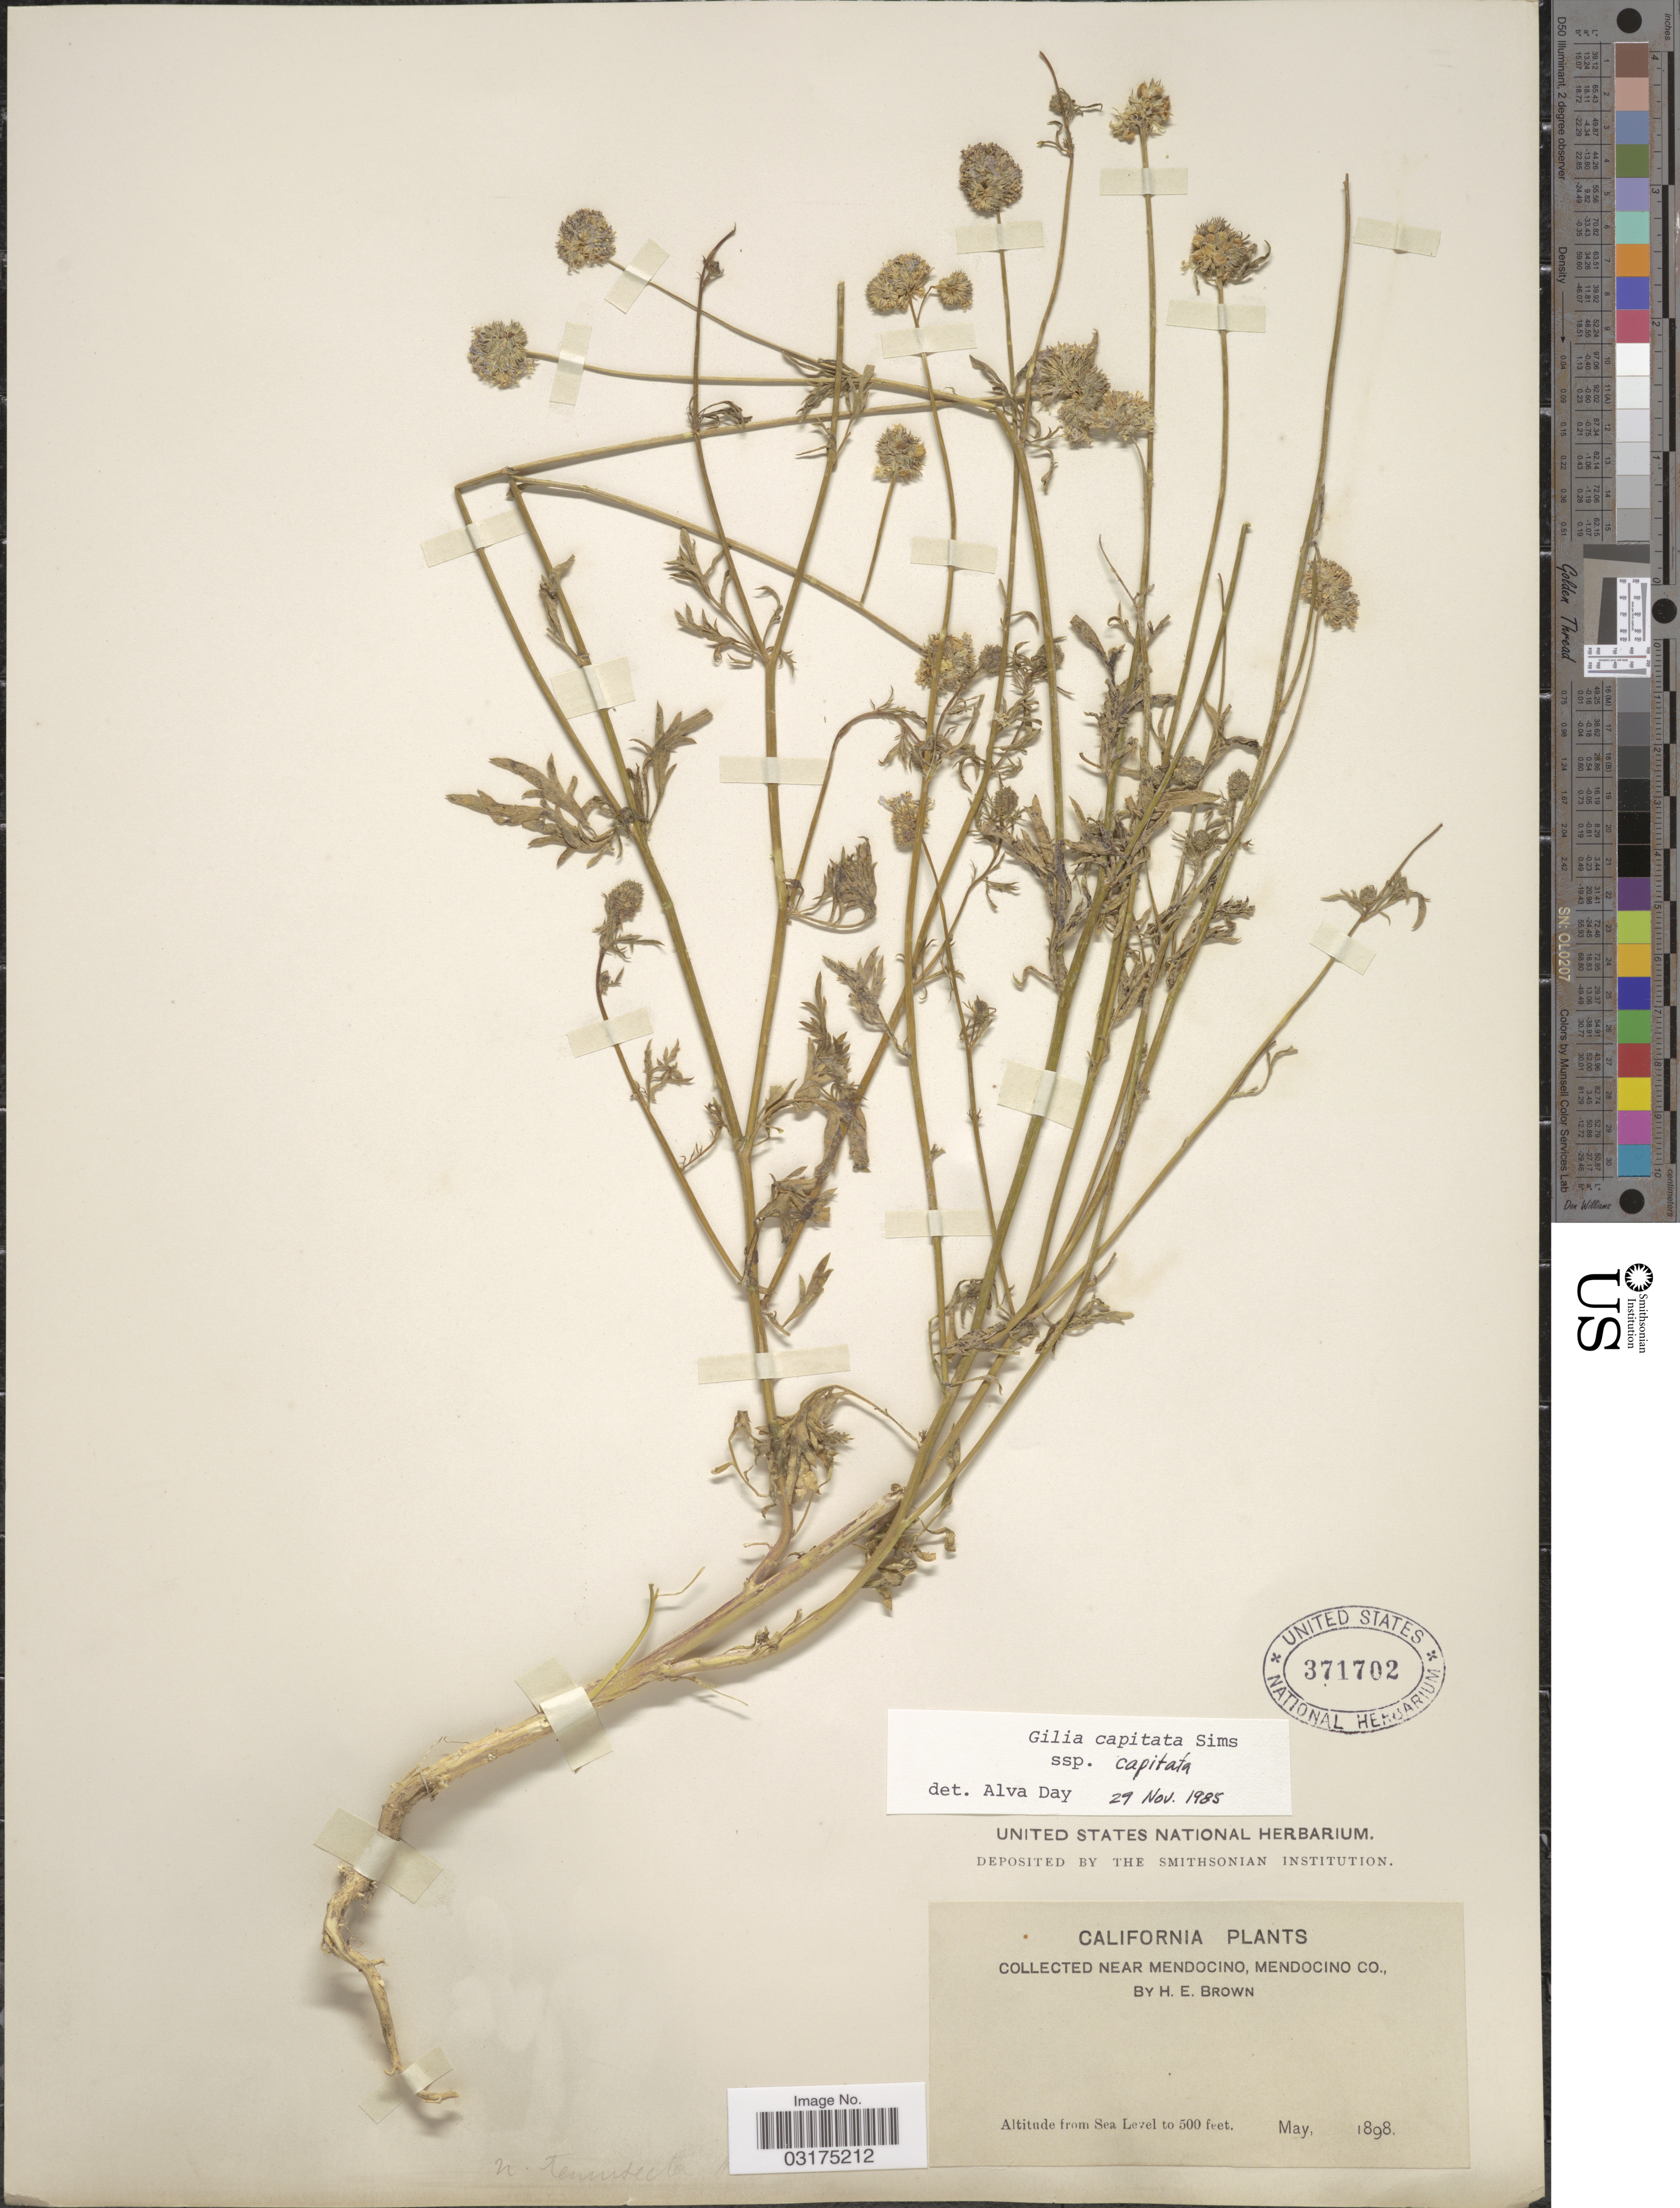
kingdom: Plantae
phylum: Tracheophyta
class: Magnoliopsida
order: Ericales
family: Polemoniaceae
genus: Gilia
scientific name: Gilia capitata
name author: Sims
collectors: H. E. Brown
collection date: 1898-05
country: United States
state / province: California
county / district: Mendocino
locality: Near Mendocino, Mendocino Co.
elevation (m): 0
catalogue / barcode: US 371702